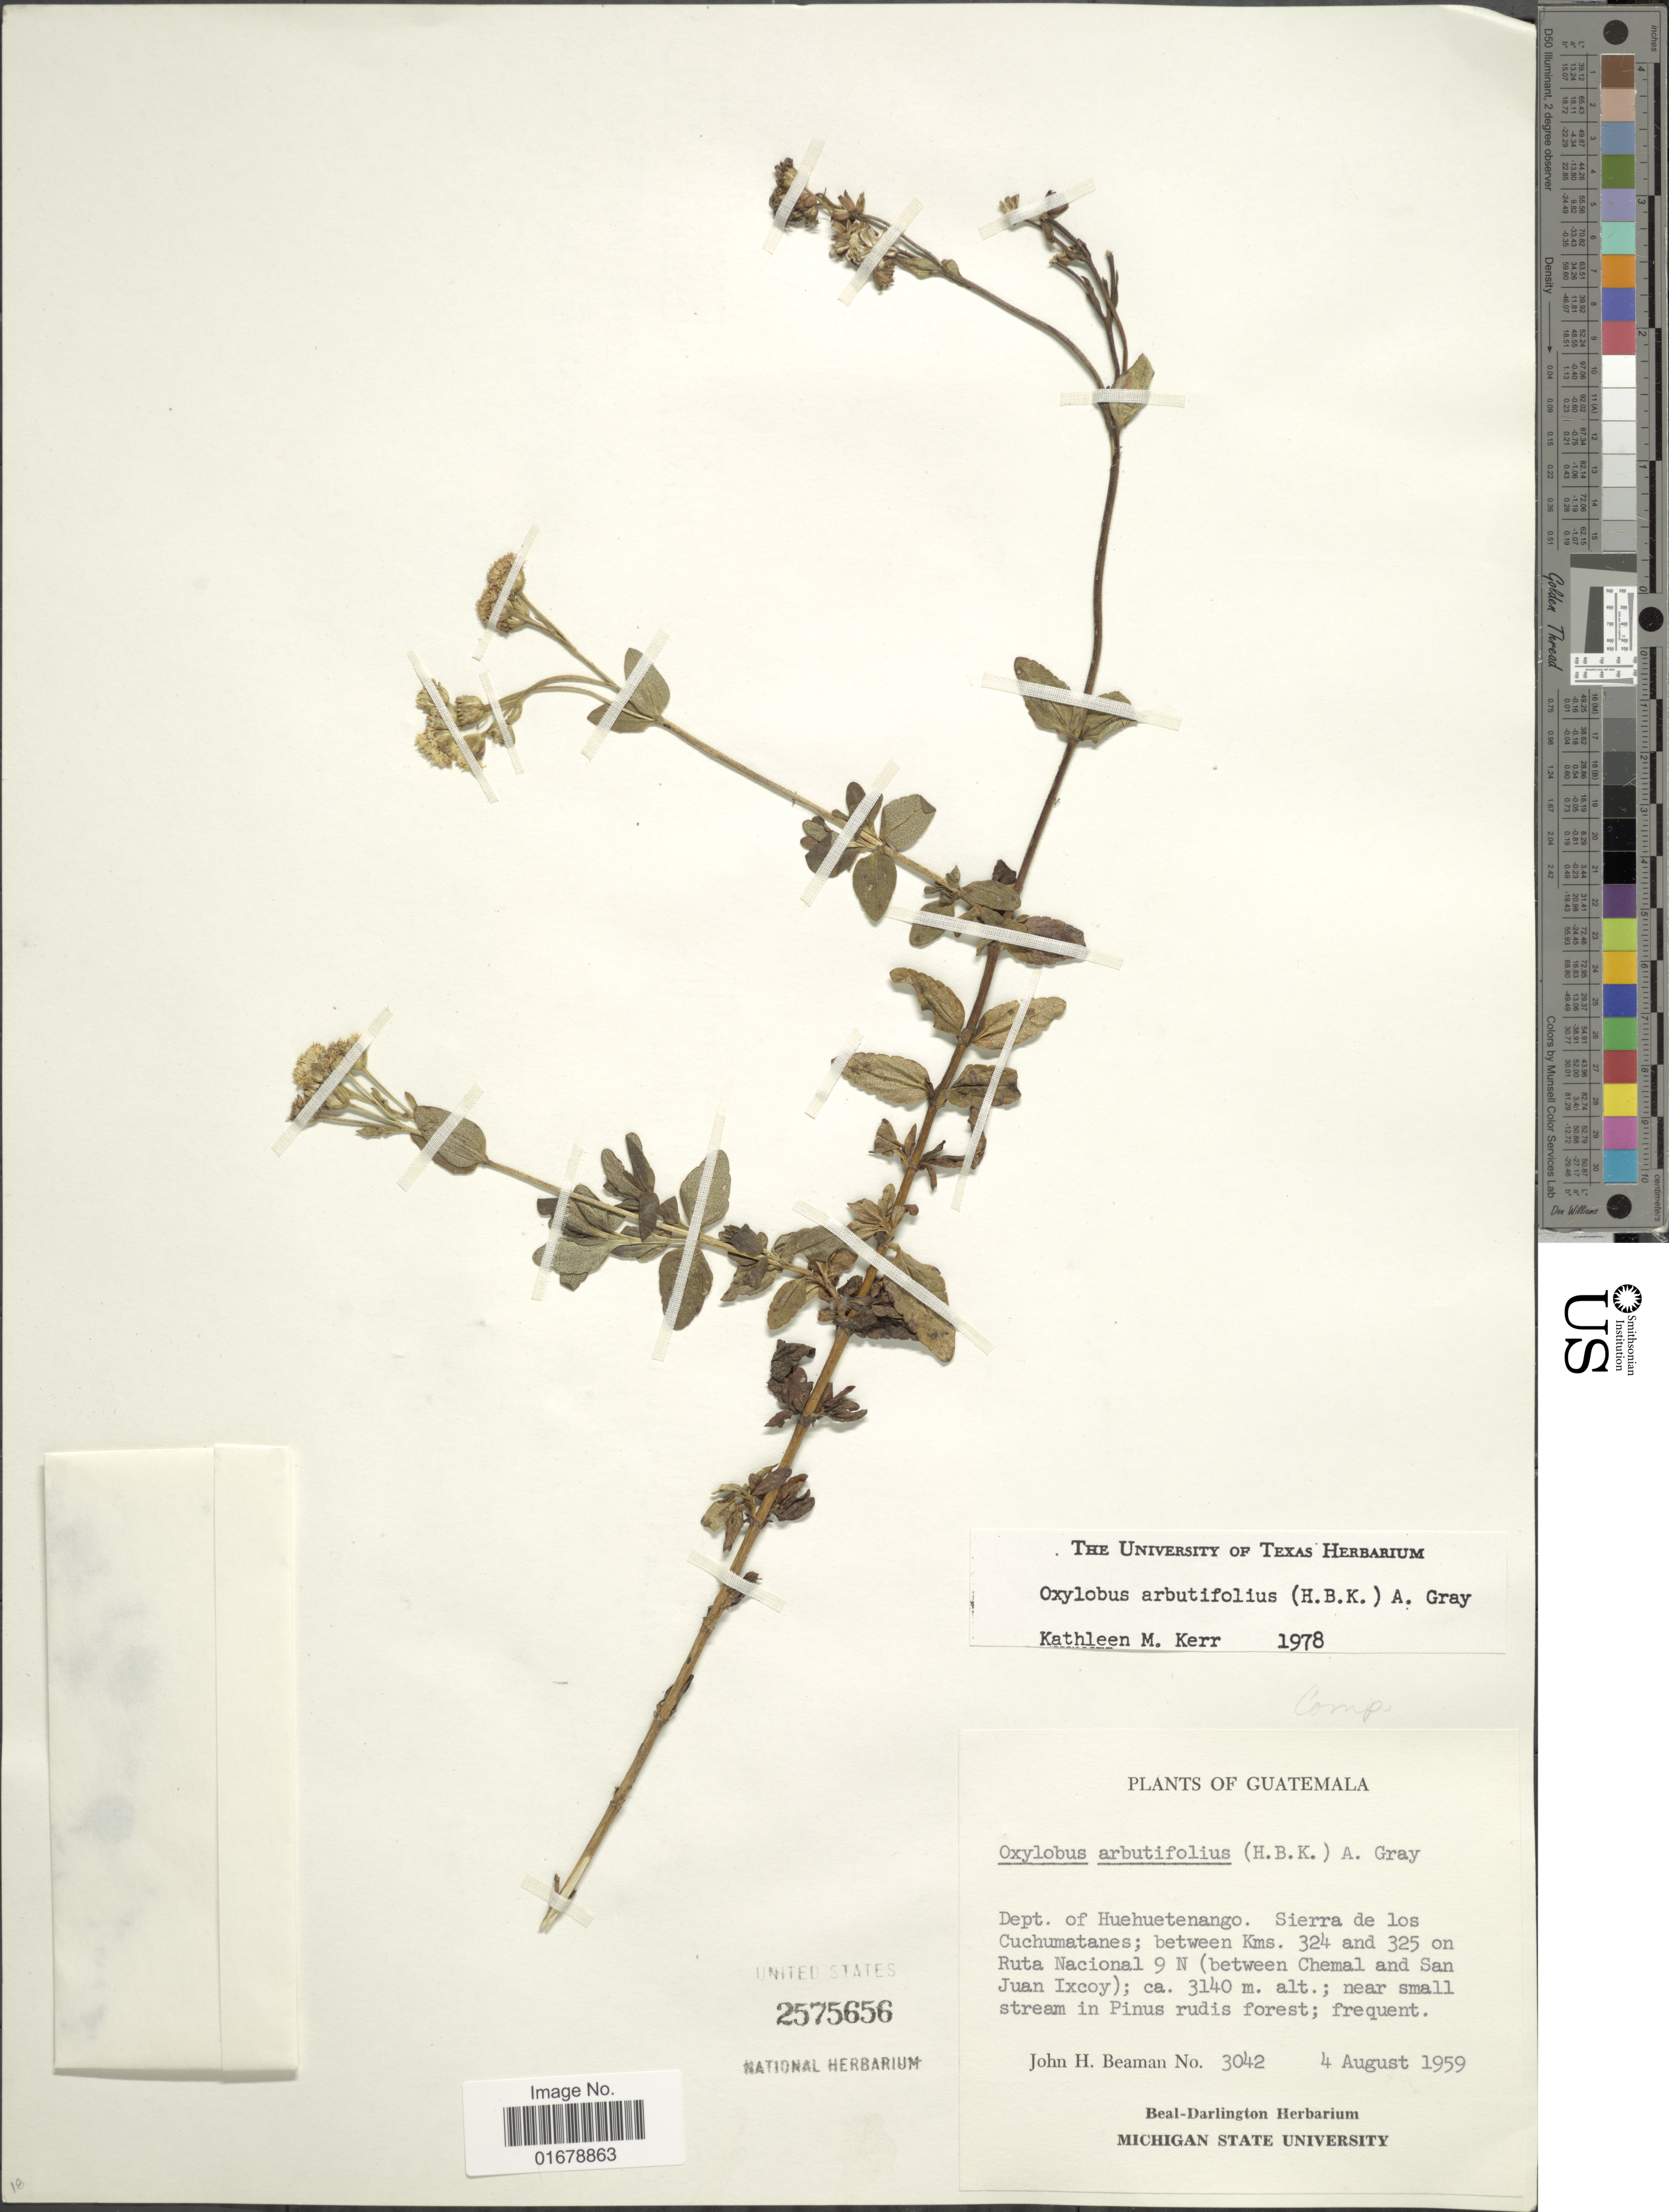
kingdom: Plantae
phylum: Tracheophyta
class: Magnoliopsida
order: Asterales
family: Asteraceae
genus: Oxylobus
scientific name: Oxylobus glanduliferus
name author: (Sch. Bip.) A. Gray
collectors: J. H. Beaman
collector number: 30425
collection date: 1959-08-04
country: Guatemala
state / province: Huehuetenango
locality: Guatemala. Dept. of Huehuetenango. Sierra de los Cuchmatanes; between Kms. 324 and 325 on Ruta Nacional 9 n (between Chemal and San Juan Ixcoy)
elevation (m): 3140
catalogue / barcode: US 2575656